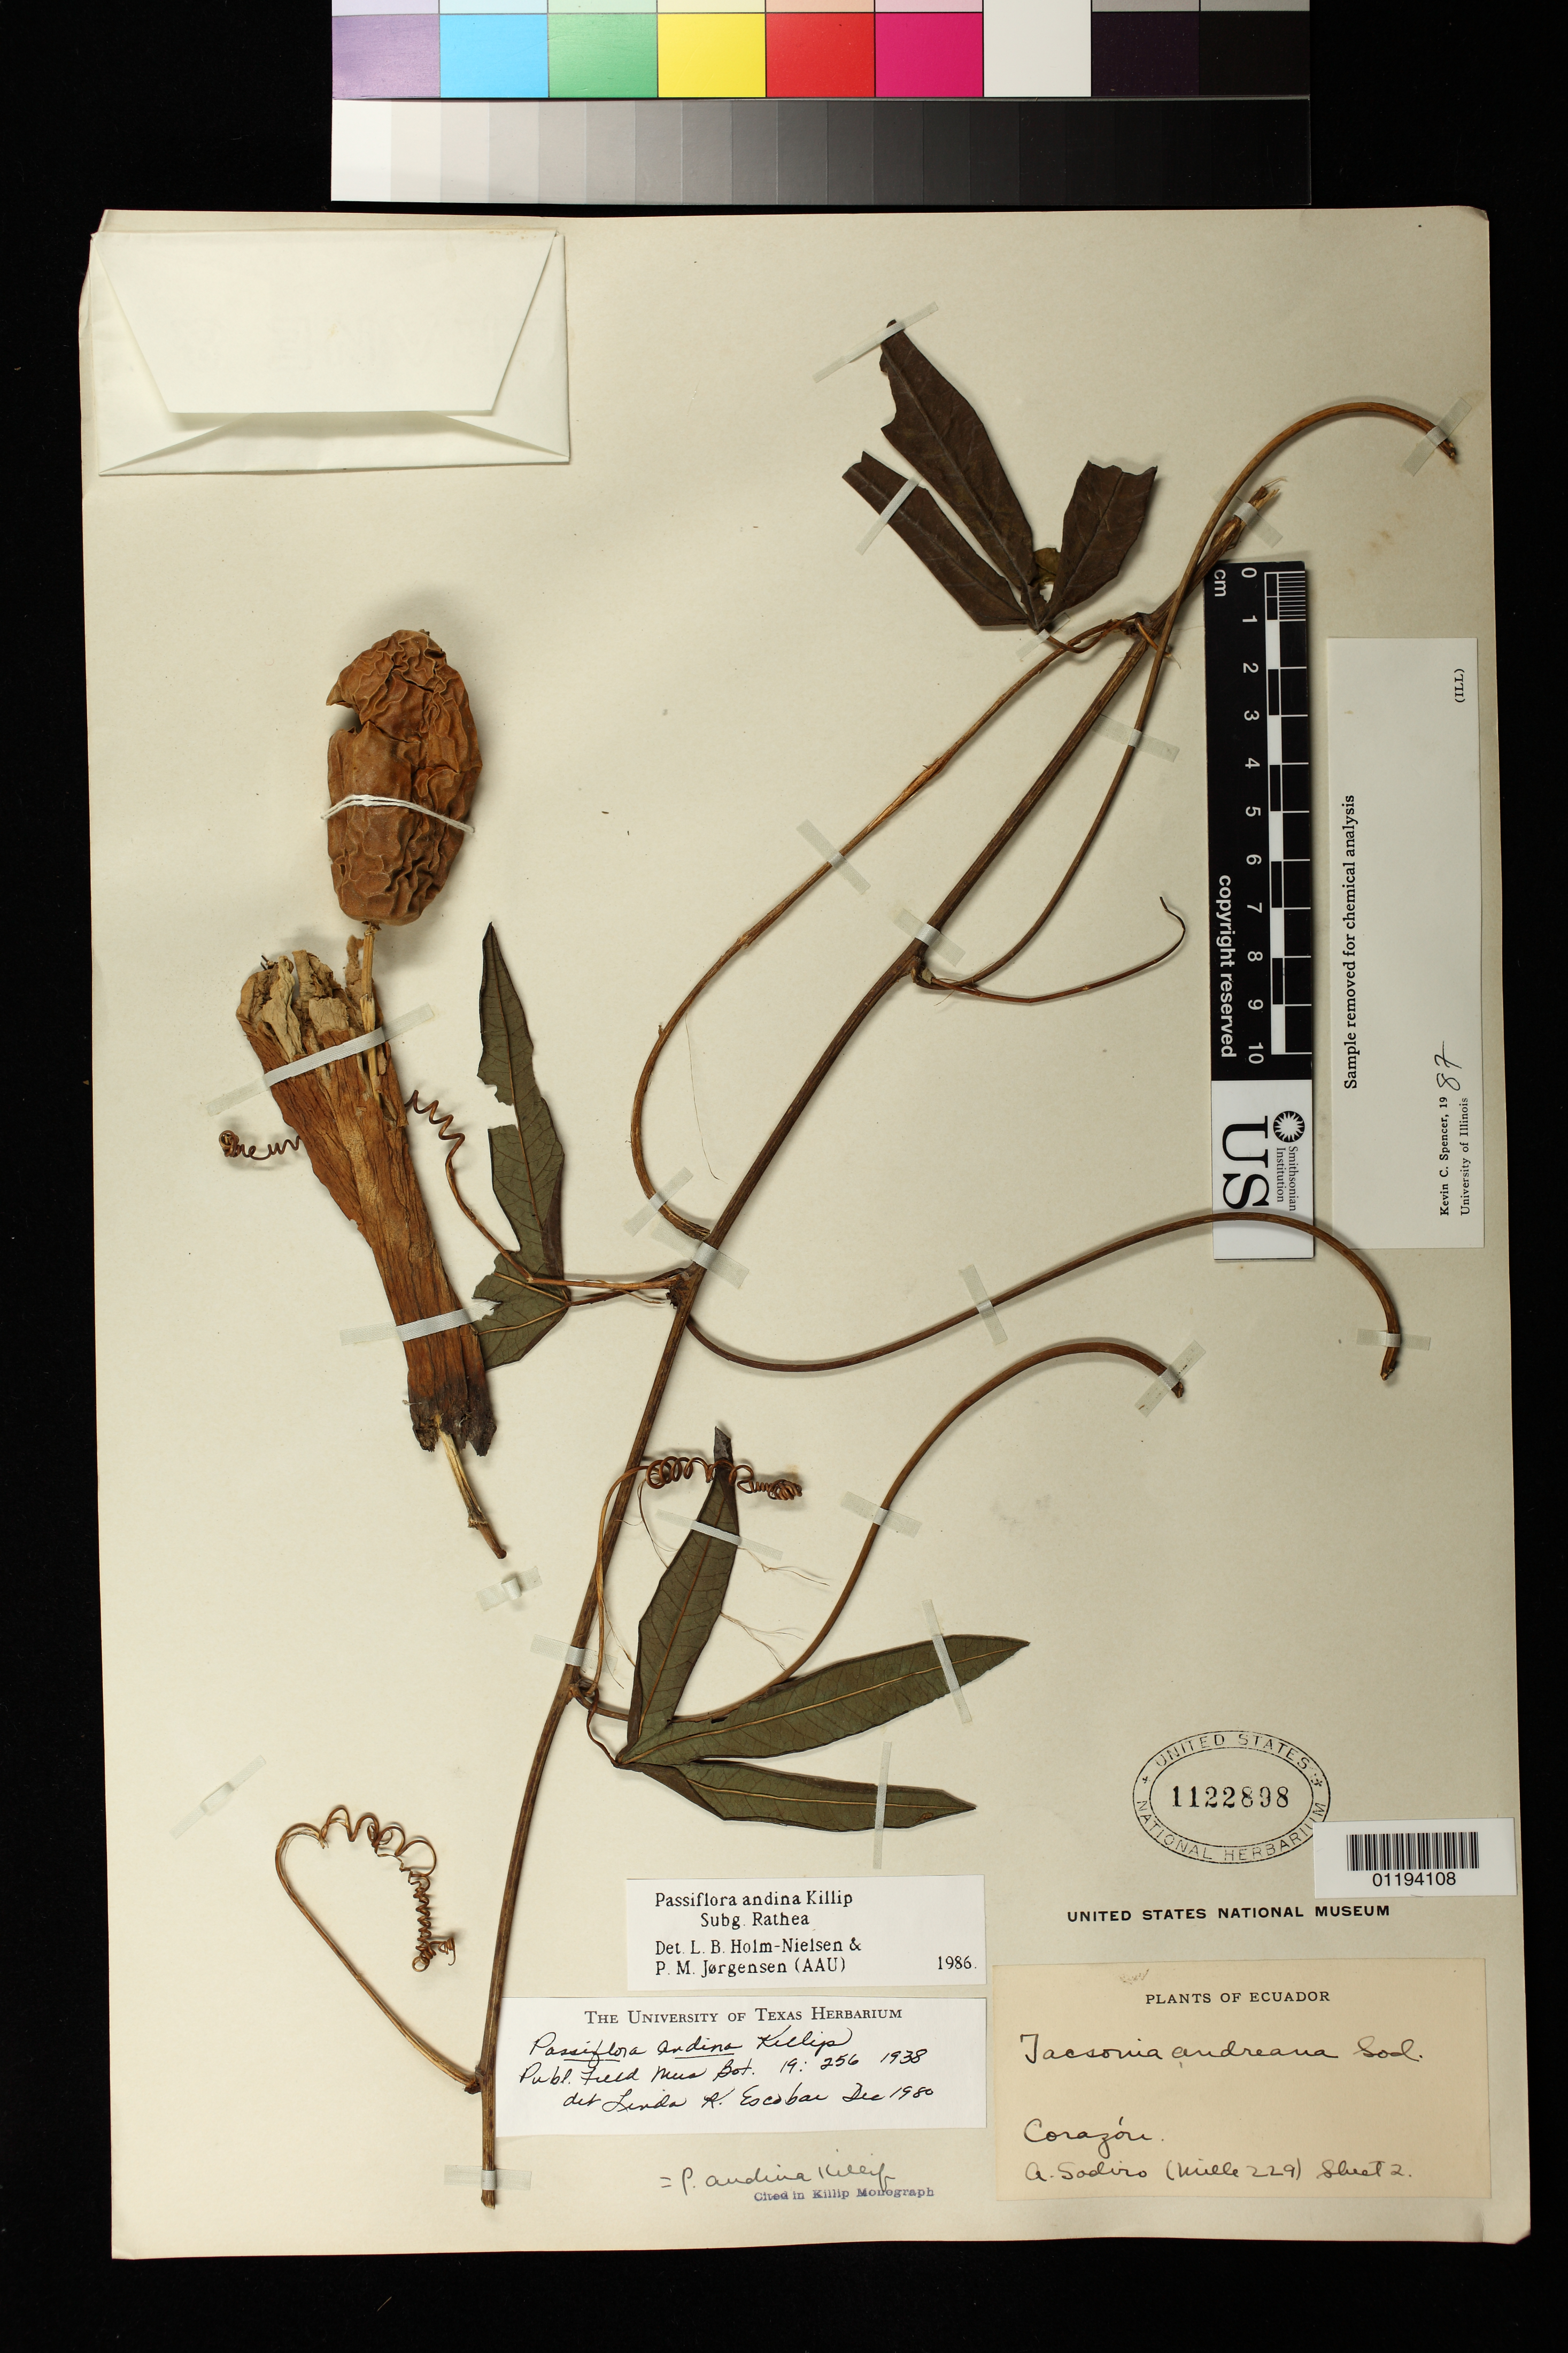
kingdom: Plantae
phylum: Tracheophyta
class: Magnoliopsida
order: Malpighiales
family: Passifloraceae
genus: Passiflora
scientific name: Passiflora andina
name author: Killip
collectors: A. Sodiro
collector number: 229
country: Ecuador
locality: Corazon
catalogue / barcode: US 1122898